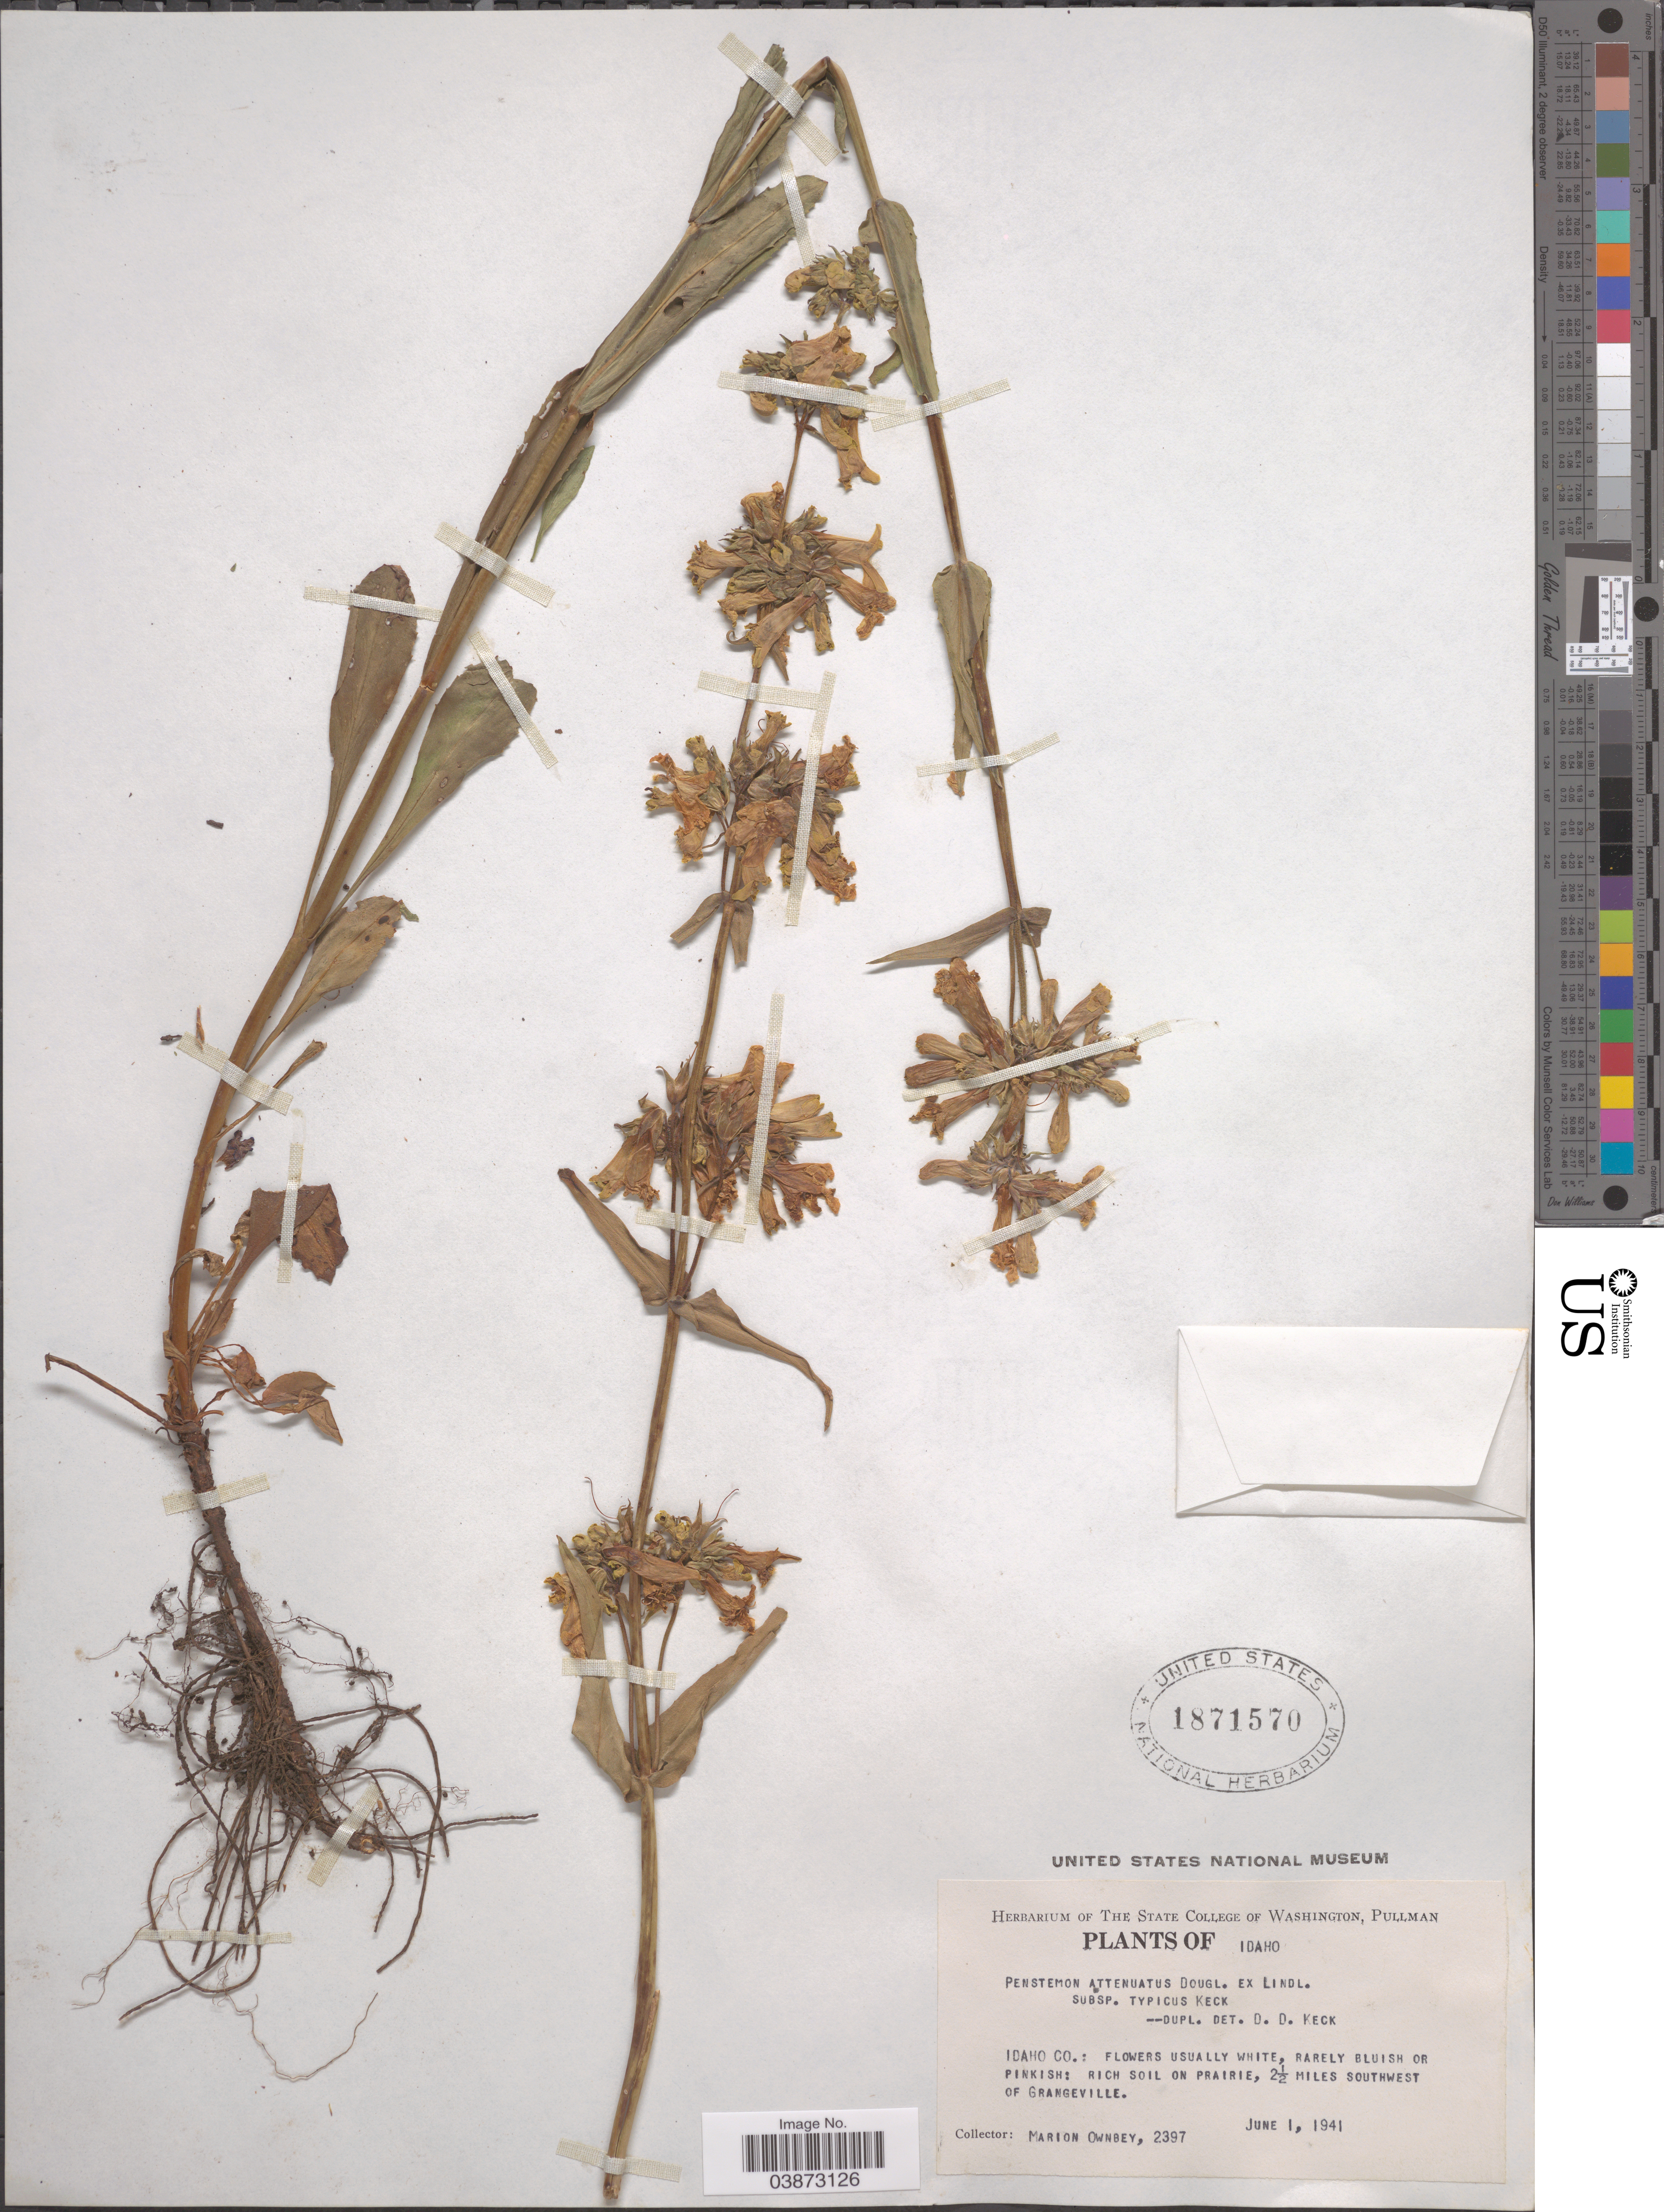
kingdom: Plantae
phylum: Tracheophyta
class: Magnoliopsida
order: Lamiales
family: Plantaginaceae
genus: Penstemon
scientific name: Penstemon attenuatus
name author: Douglas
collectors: M. Ownbey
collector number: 2397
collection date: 1941-06-01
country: United States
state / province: Idaho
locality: Idaho Co.: 2½ miles southwest of Grangeville.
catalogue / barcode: US 1871570